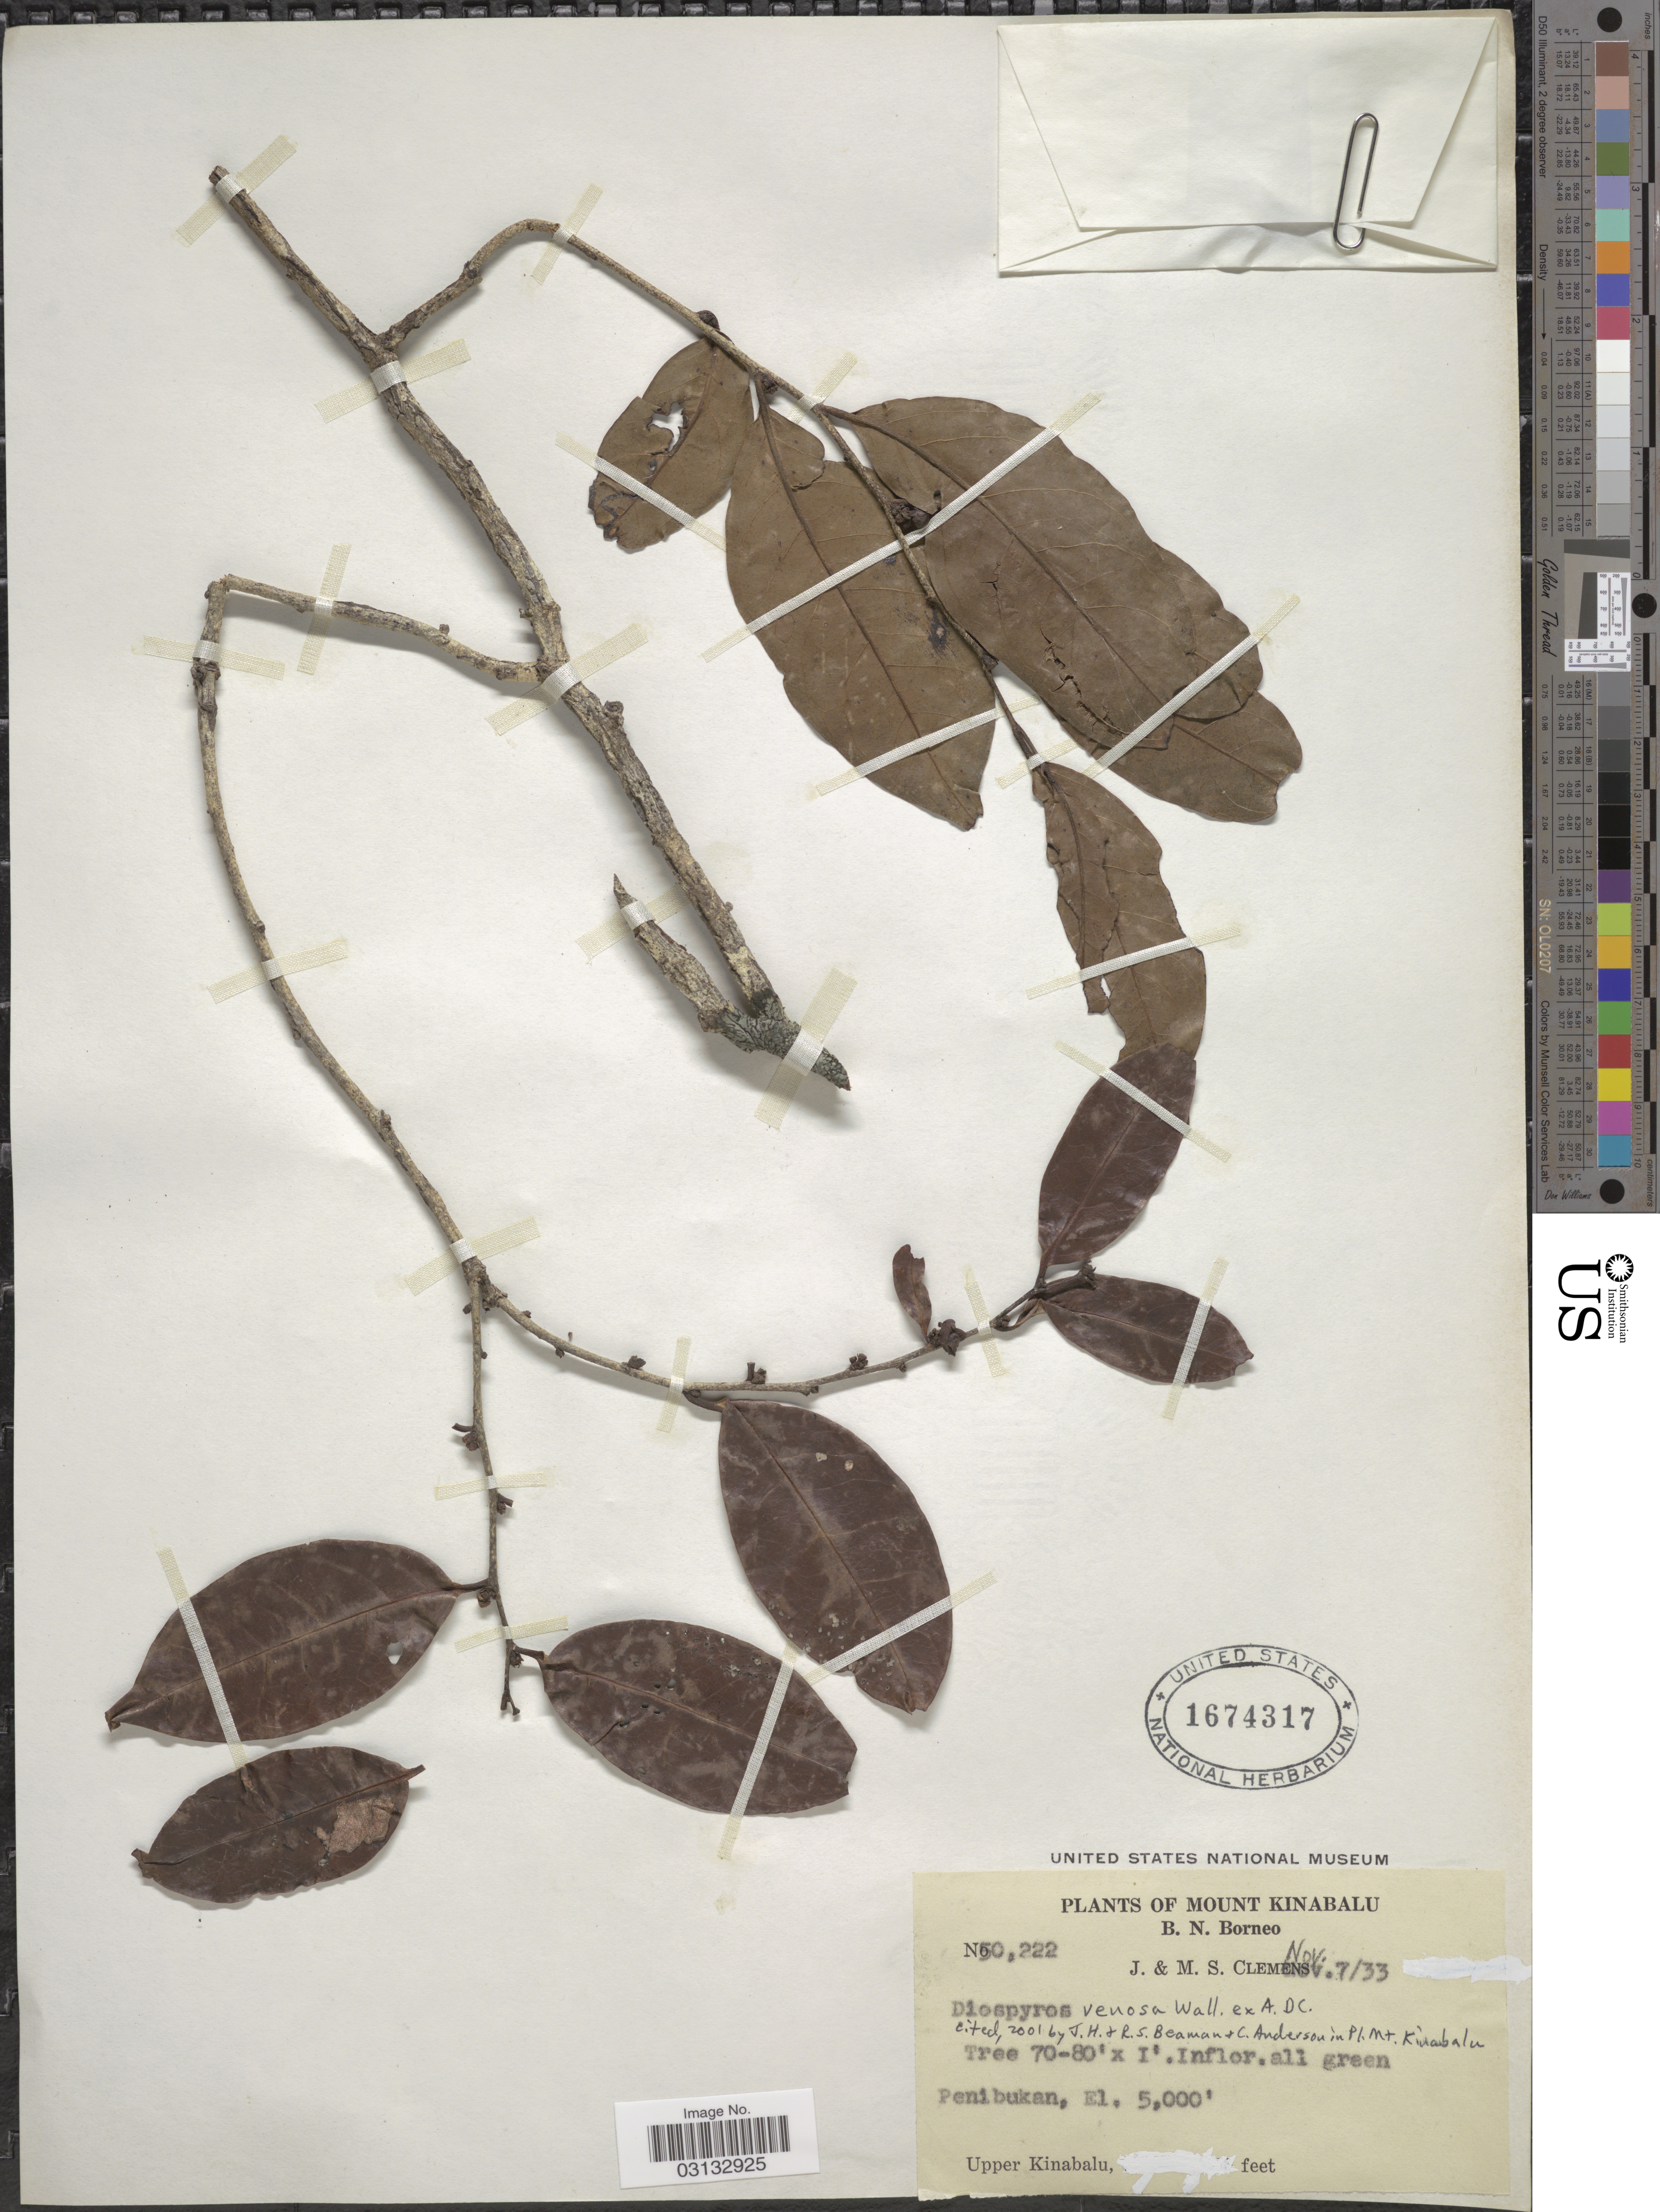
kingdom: Plantae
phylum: Tracheophyta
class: Magnoliopsida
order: Ericales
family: Ebenaceae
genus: Diospyros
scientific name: Diospyros venosa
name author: A. DC.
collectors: J. Clemens & M. S. Clemens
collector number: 50222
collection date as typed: Transcribed d/m/y: 7/11/33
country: Malaysia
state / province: Sabah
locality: Mount Kinabalu, B.N. Borneo, Penibukan.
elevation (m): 1524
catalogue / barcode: US 1674317